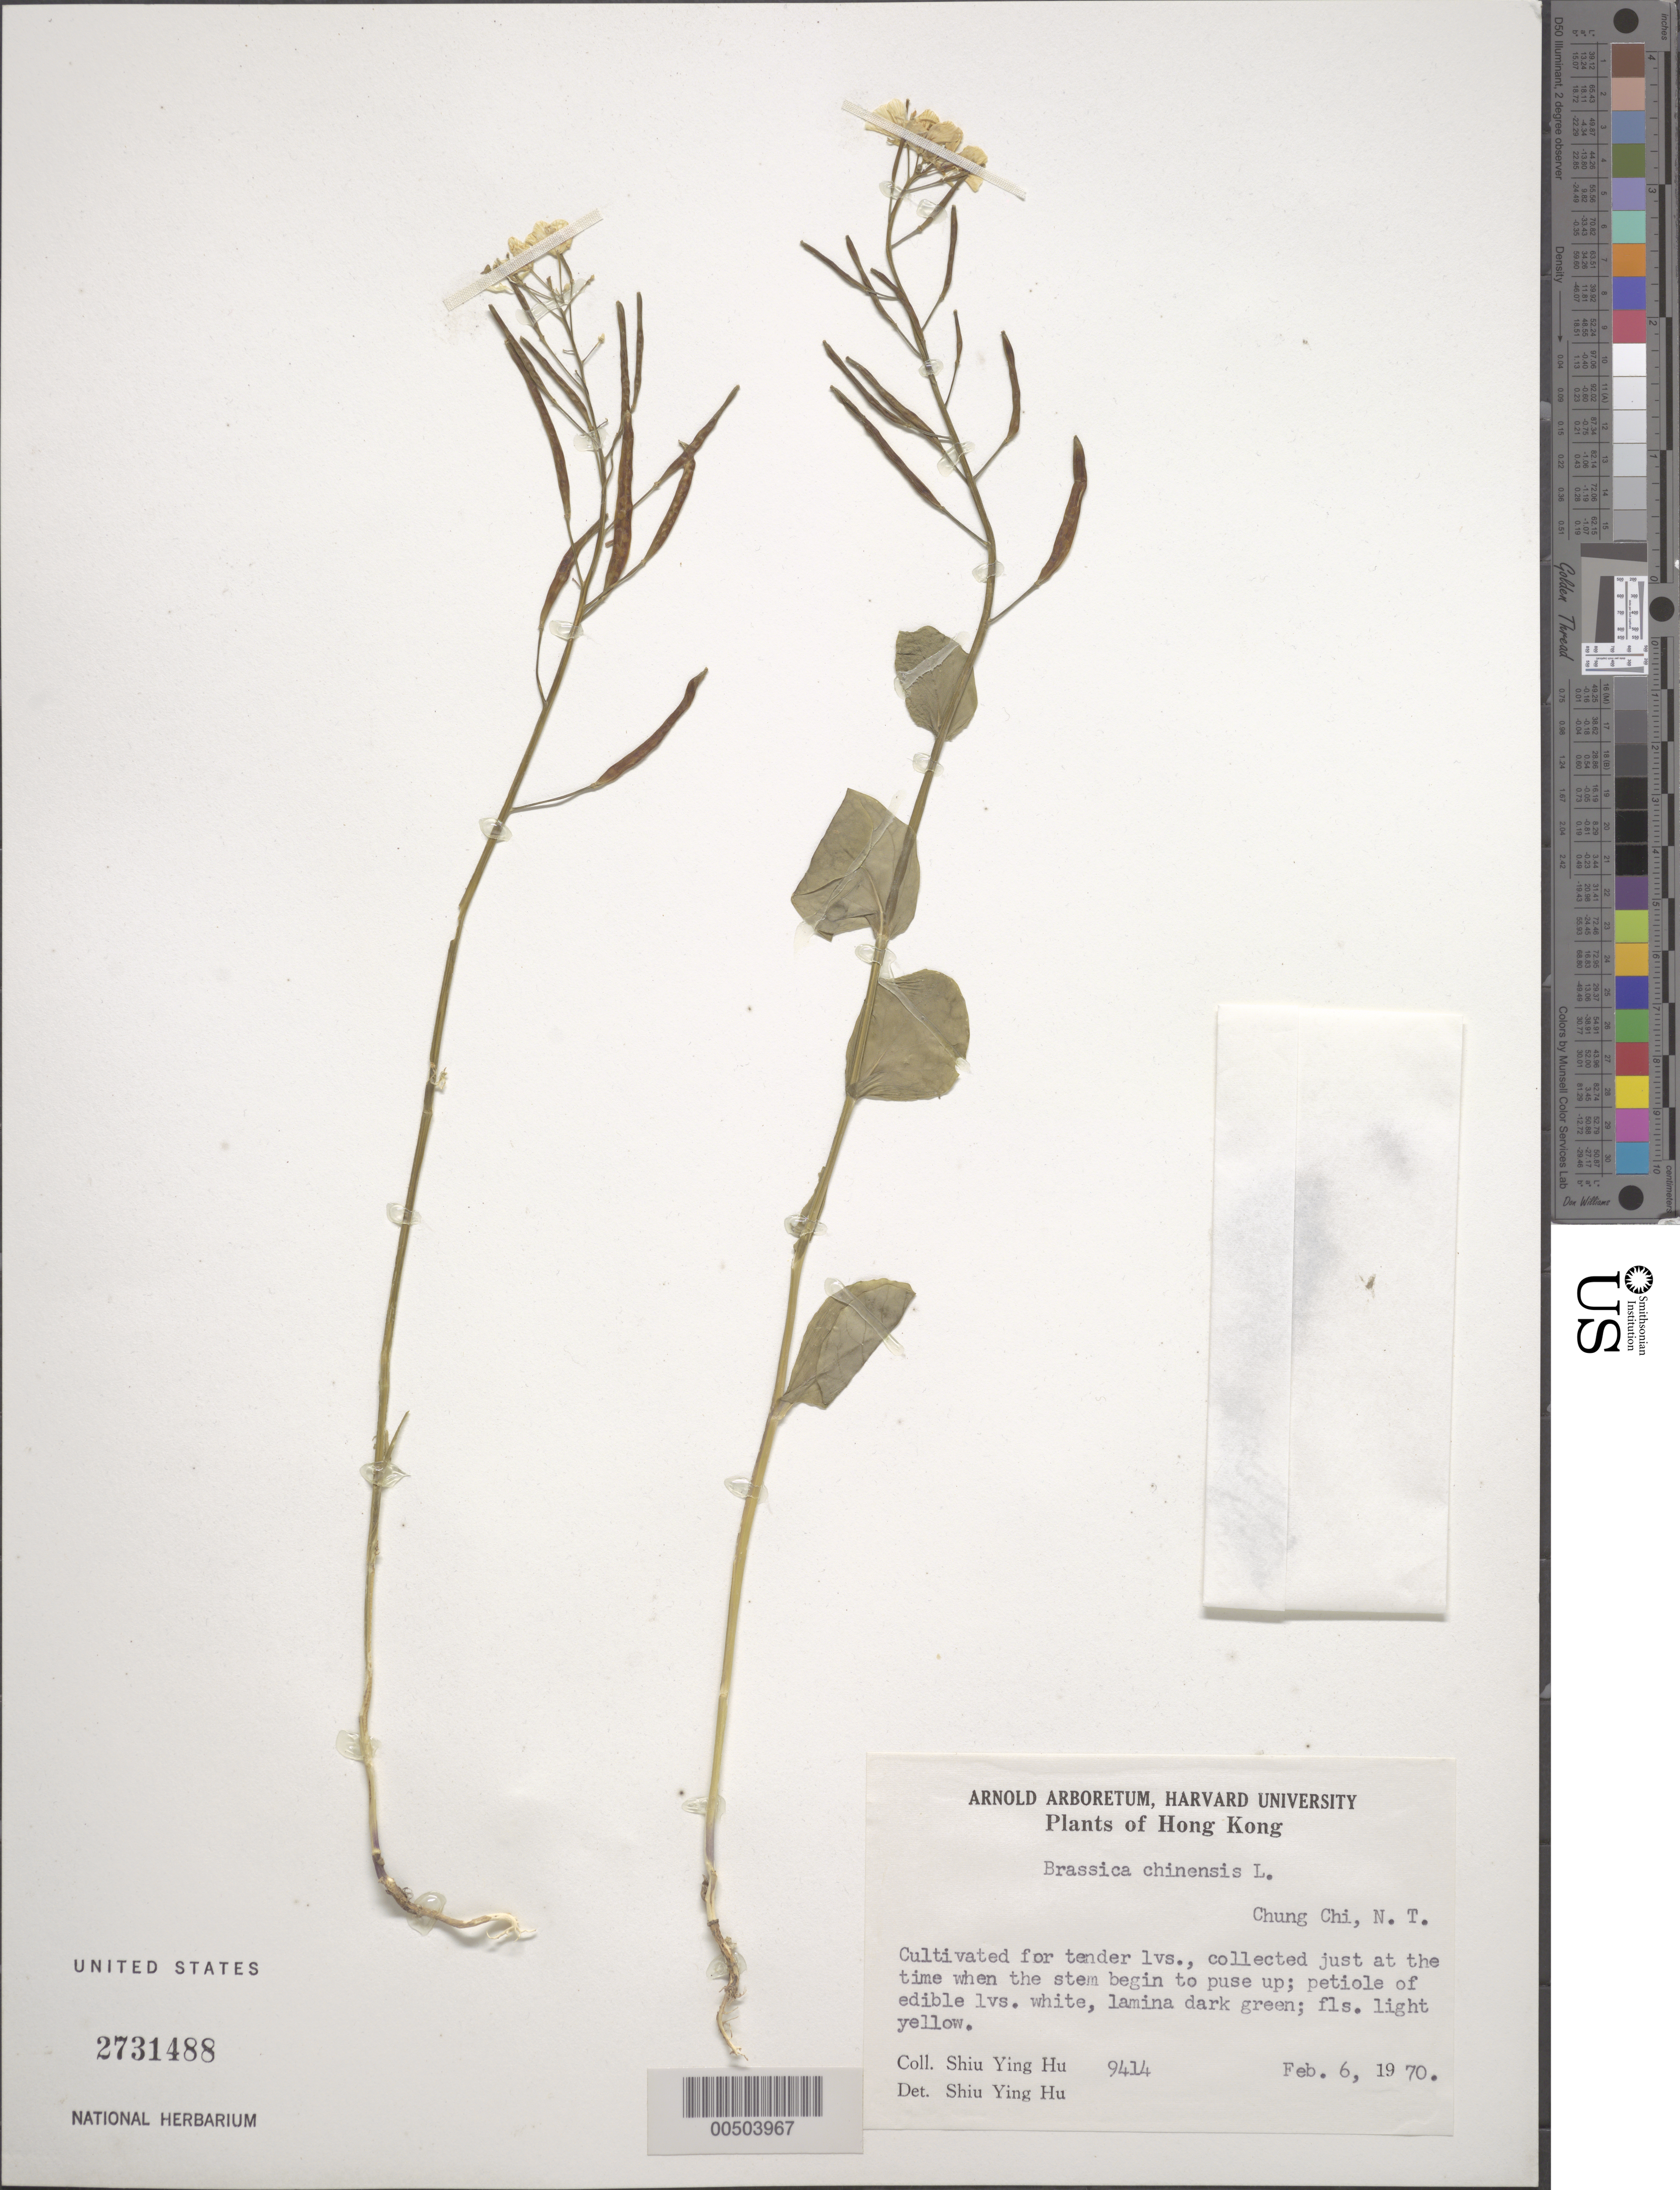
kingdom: Plantae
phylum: Tracheophyta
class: Magnoliopsida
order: Brassicales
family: Brassicaceae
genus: Brassica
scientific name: Brassica chinensis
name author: L.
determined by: Hu, S. Y.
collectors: S. Y. Hu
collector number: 9414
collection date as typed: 06 Feb 1970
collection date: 1970-02-06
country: China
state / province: Hong Kong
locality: Chung Chi, N. T.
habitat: Cultivated for tender lvs., collected just at the time when the stem begin to puse up; petiole of edible lvs. white,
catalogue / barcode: US 2731488